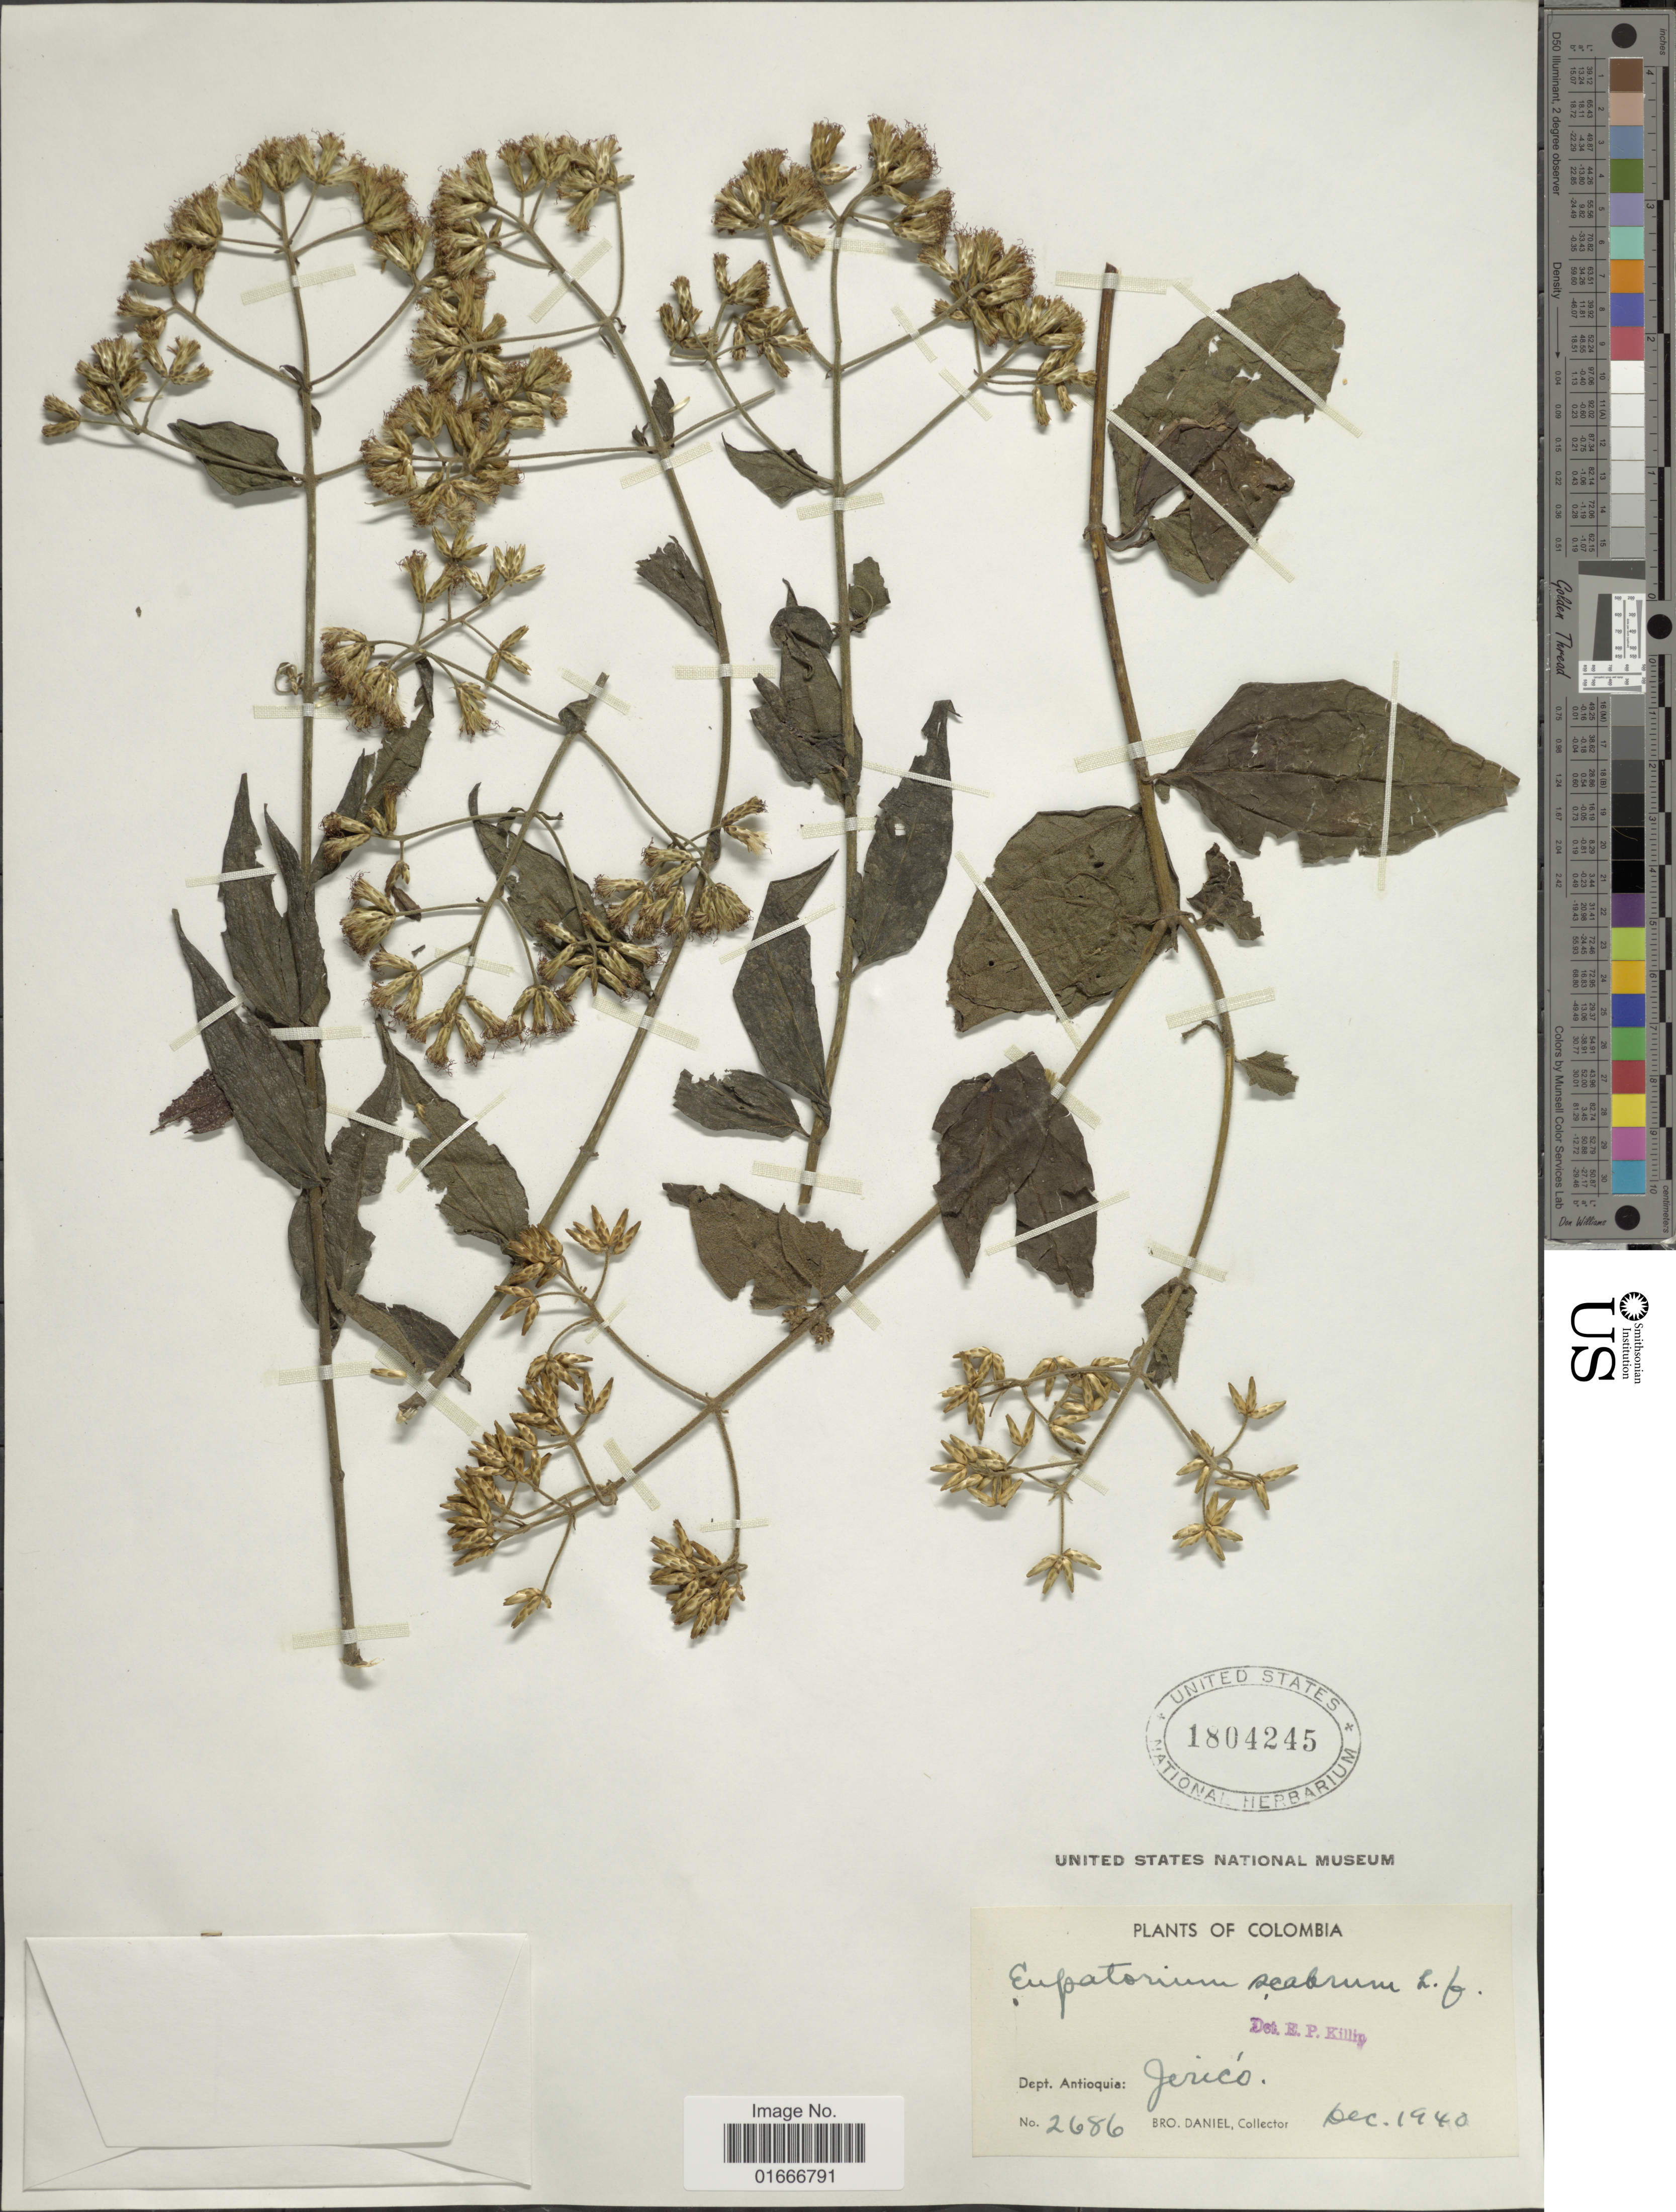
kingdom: Plantae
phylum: Tracheophyta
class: Magnoliopsida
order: Asterales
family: Asteraceae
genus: Chromolaena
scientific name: Chromolaena scabra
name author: (L. f.) R.M. King & H. Rob.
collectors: Bro. Daniel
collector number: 2686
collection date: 1940-12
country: Colombia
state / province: Antioquia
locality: Colombia. Dept. Antioquia: Jerico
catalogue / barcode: US 1804245